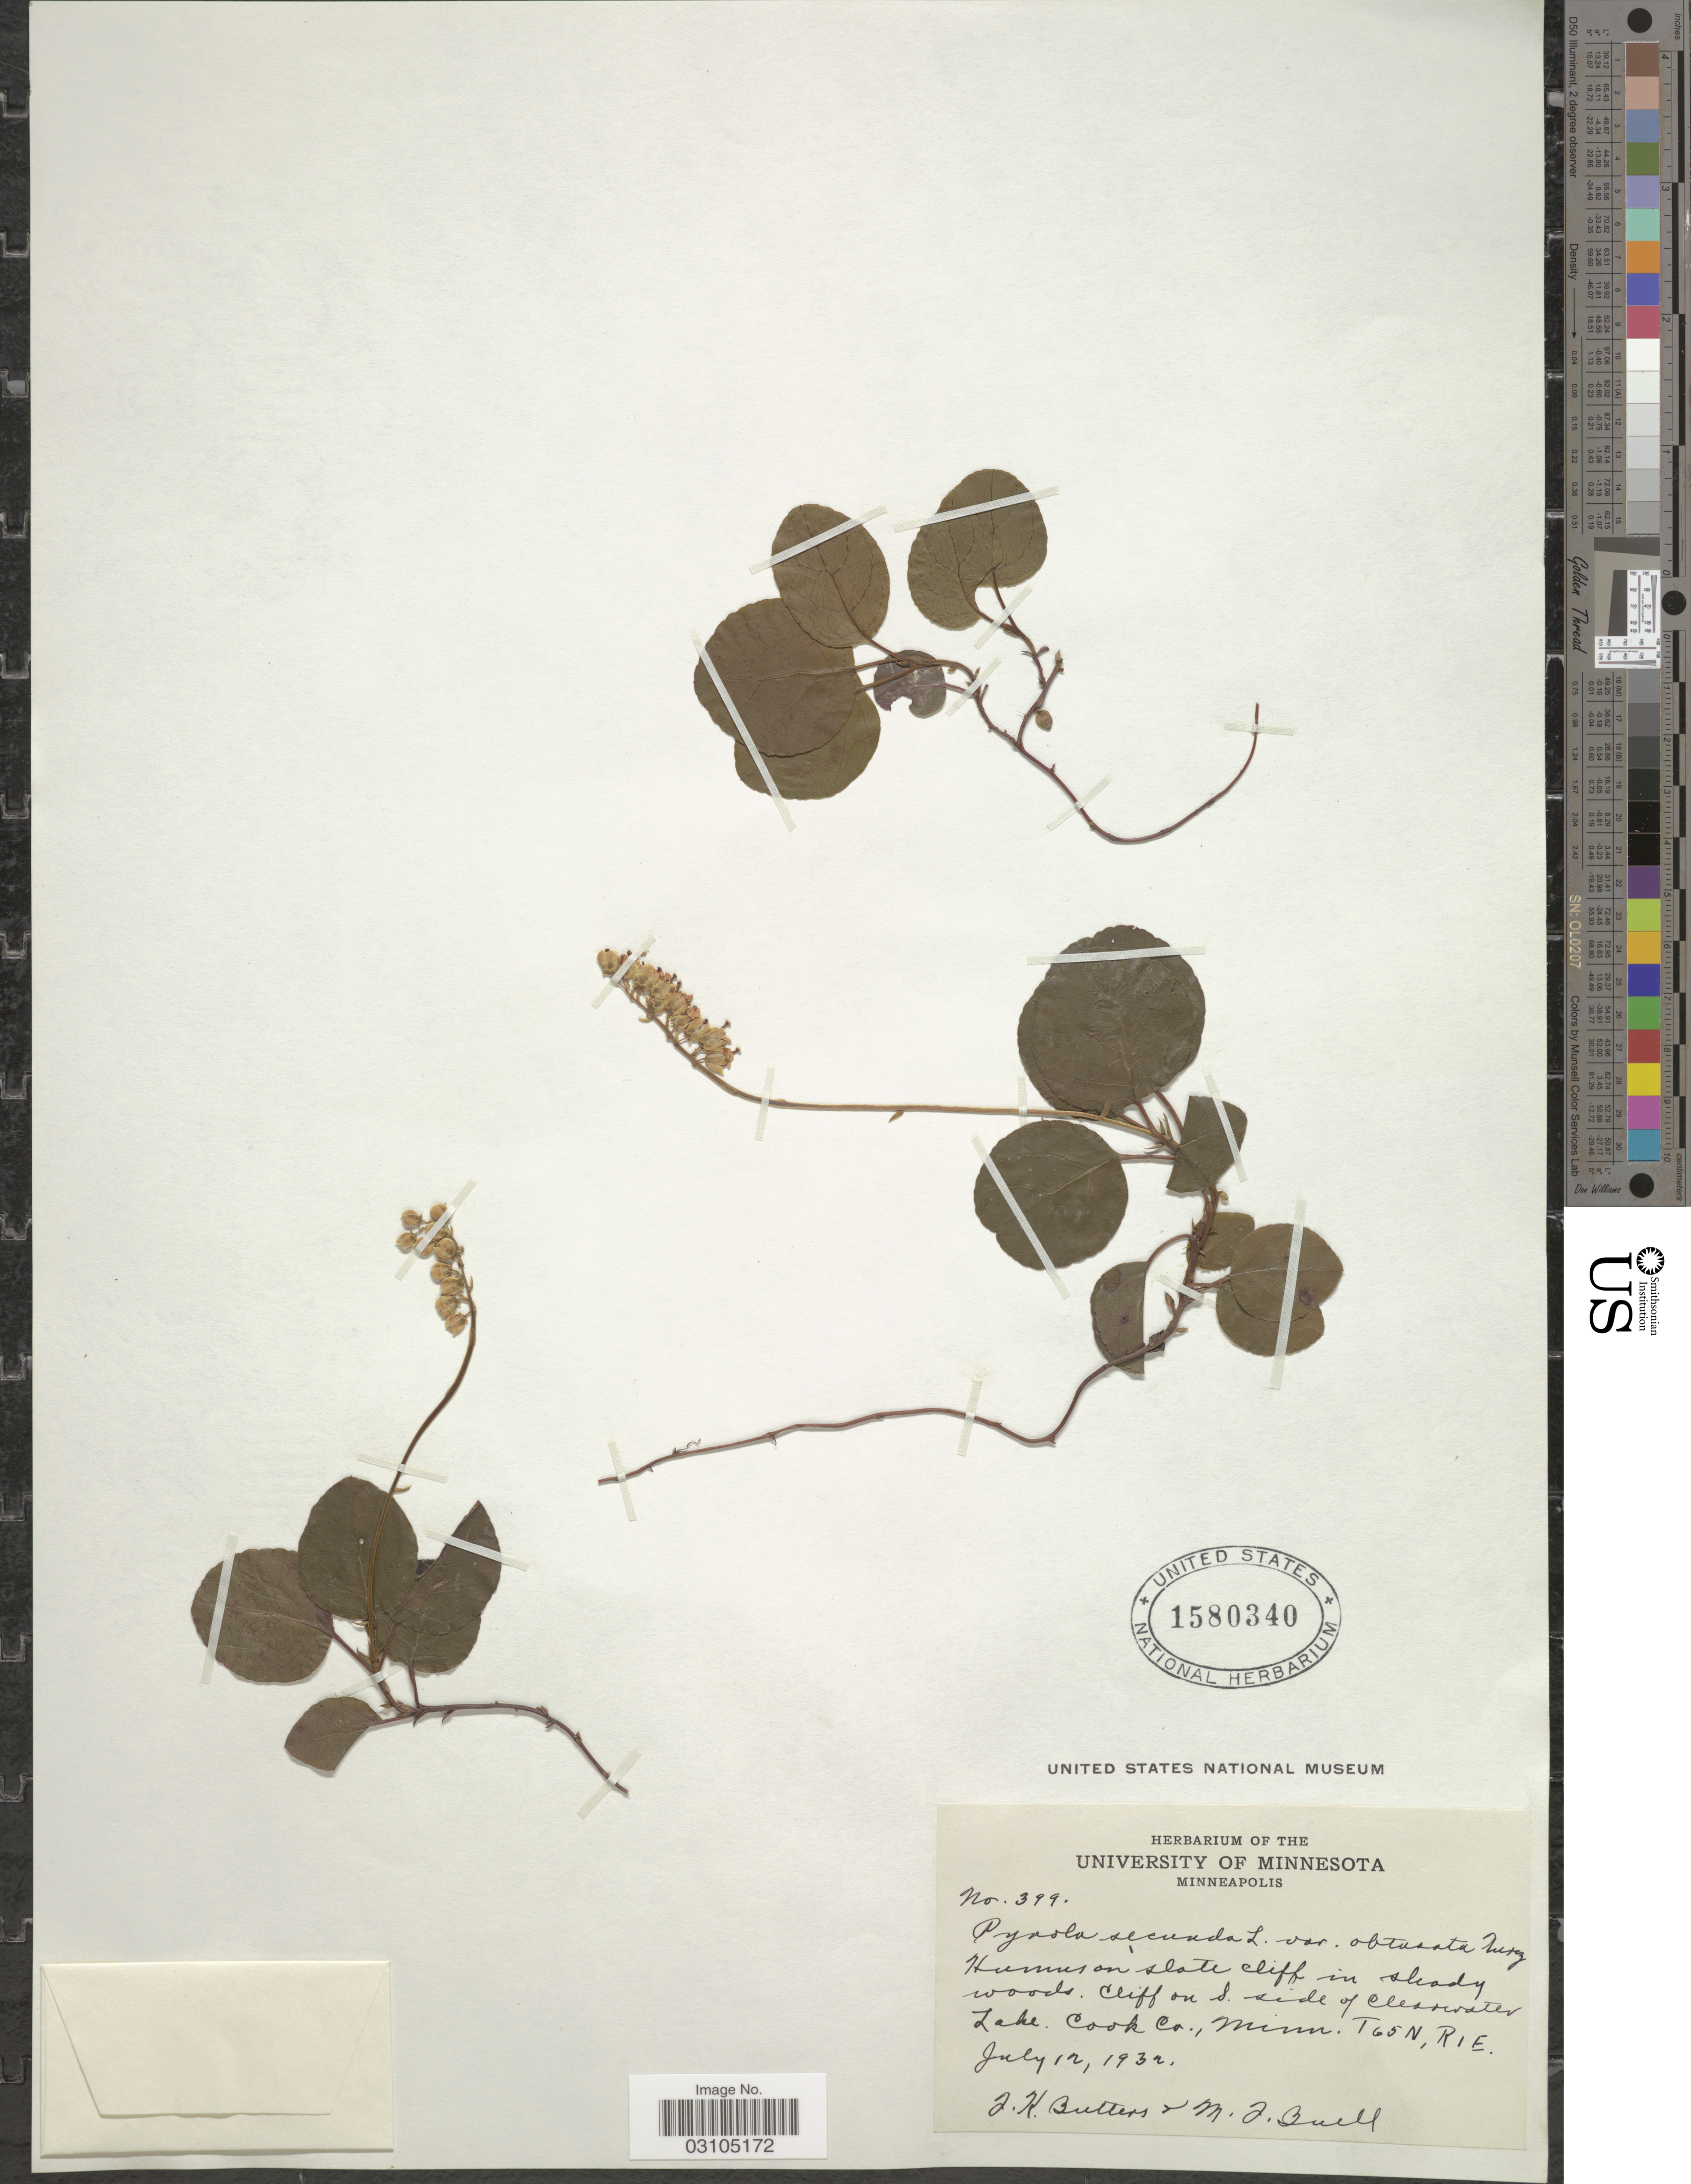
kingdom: Plantae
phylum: Tracheophyta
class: Magnoliopsida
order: Ericales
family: Ericaceae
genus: Orthilia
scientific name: Orthilia secunda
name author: (L.) House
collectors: J. Butters & M. Buell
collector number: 399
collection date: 1932-07-12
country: United States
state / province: Minnesota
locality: Cliff on S. side of Clearwater Lake. Cook Co., Minn. T65N, R1E.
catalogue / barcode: US 1580340